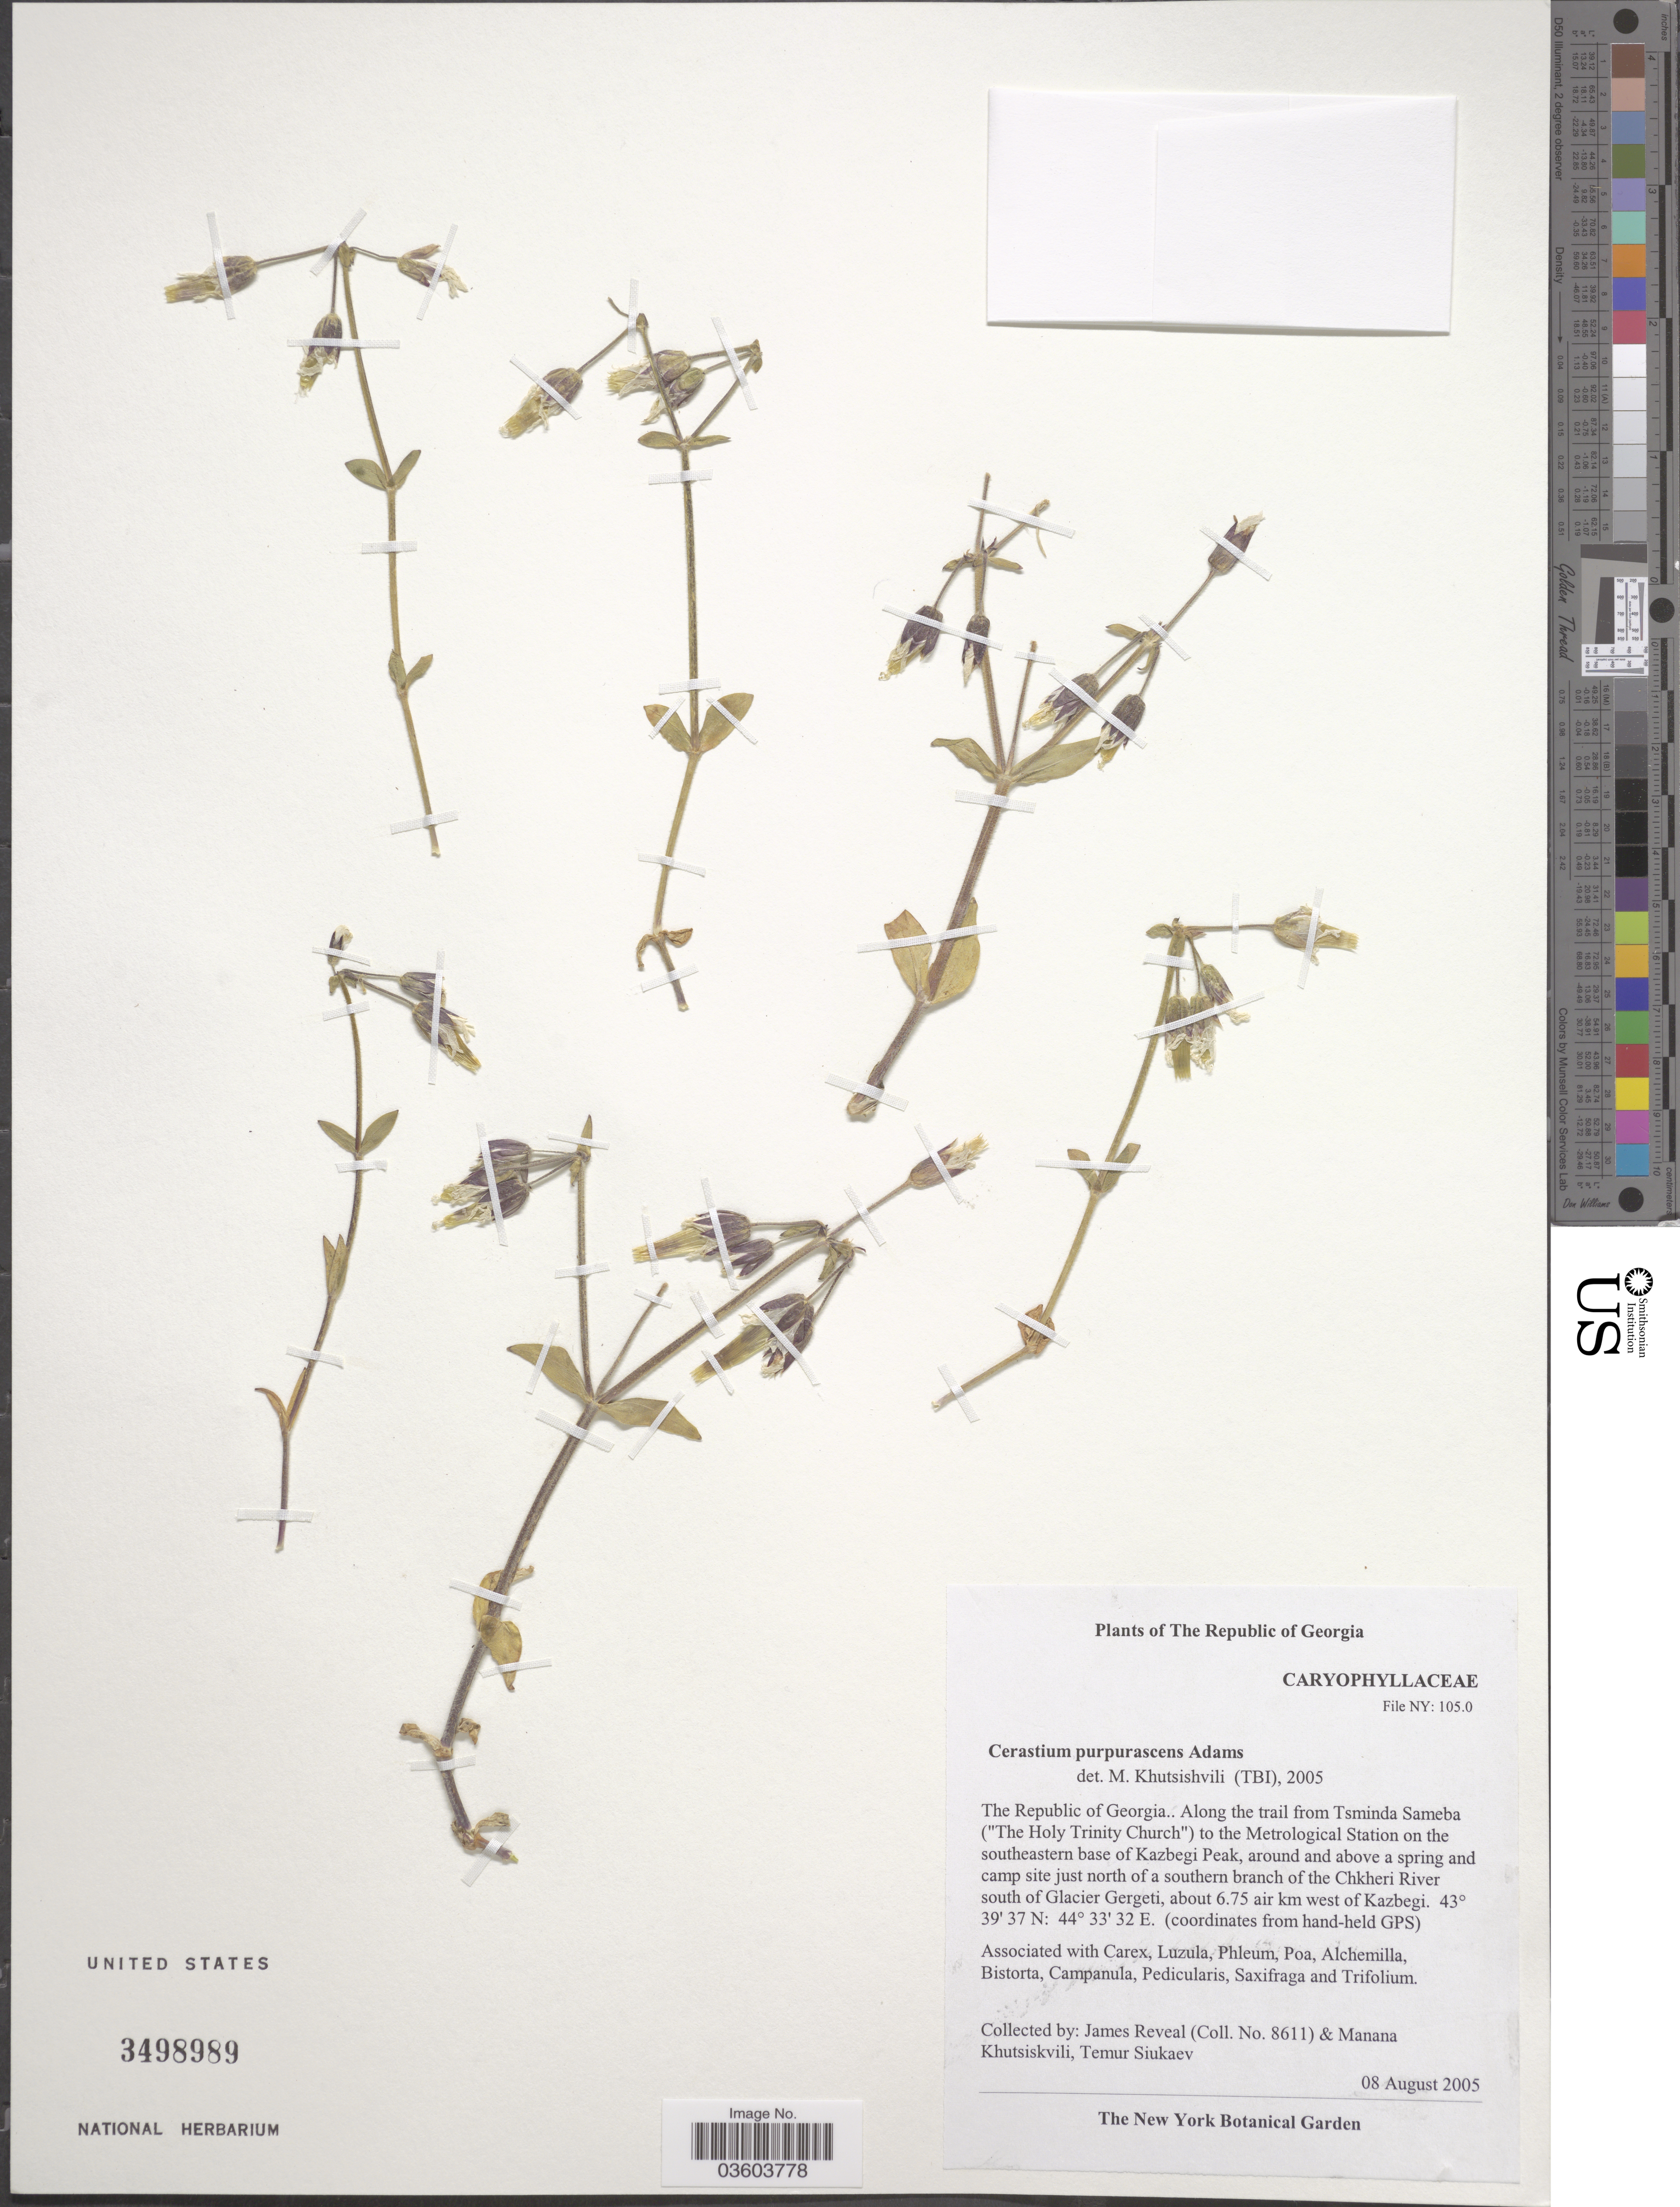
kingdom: Plantae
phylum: Tracheophyta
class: Magnoliopsida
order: Caryophyllales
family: Caryophyllaceae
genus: Cerastium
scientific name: Cerastium purpurascens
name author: Adams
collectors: J. Reveal, M. Khutsiskvili & T. Siukaev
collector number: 8611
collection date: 2005-08-08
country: Georgia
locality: The Republic of Georgia. Along the trail from Tsminda Sameba ("The Holy Trinity Church") to the Metrological Station on the southeastern base of Kazbegi Peak, around and above a spring and camp site just north of a southern branch of the Chkheri River south of Glacier Gergeti, about 6.75 air km west of Kazbegi.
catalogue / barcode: US 3498989